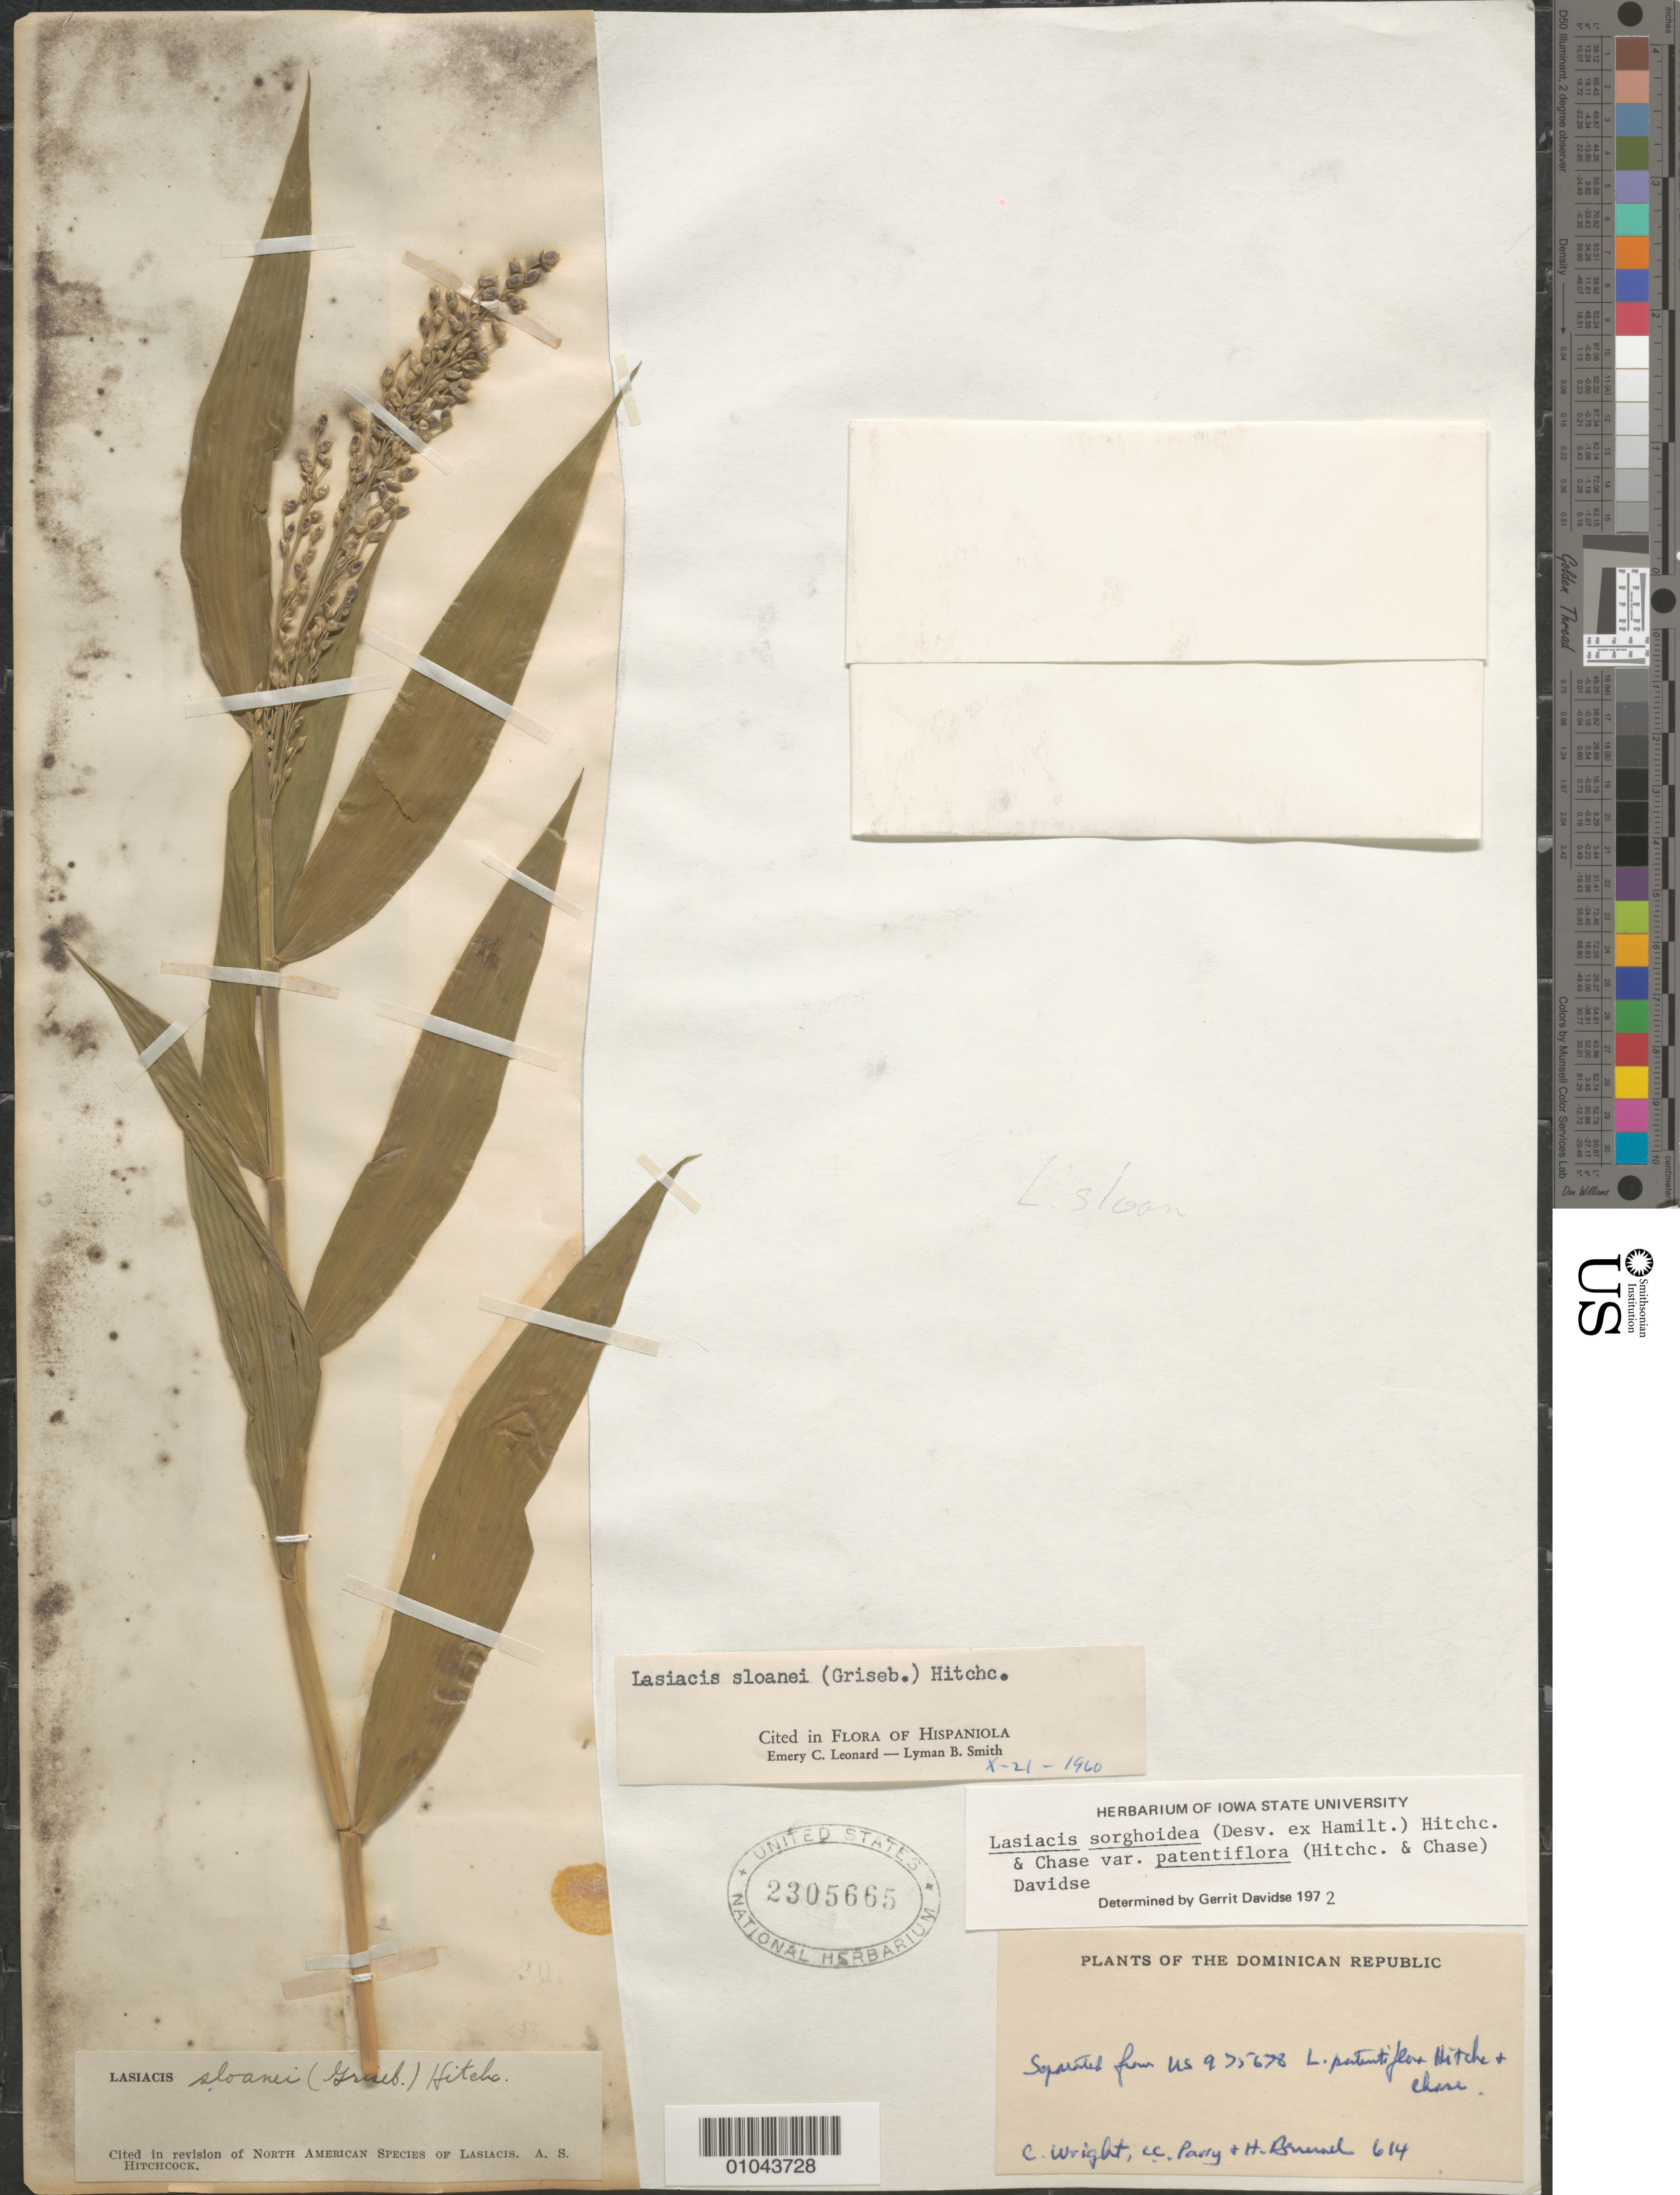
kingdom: Plantae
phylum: Tracheophyta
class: Liliopsida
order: Poales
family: Poaceae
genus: Lasiacis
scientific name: Lasiacis sorghoidea var. patentiflora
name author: (Hitchc. & Chase) Davidse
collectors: C. Wright, C. C. Parry & H. Brummel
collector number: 614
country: Dominican Republic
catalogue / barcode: US 2305665